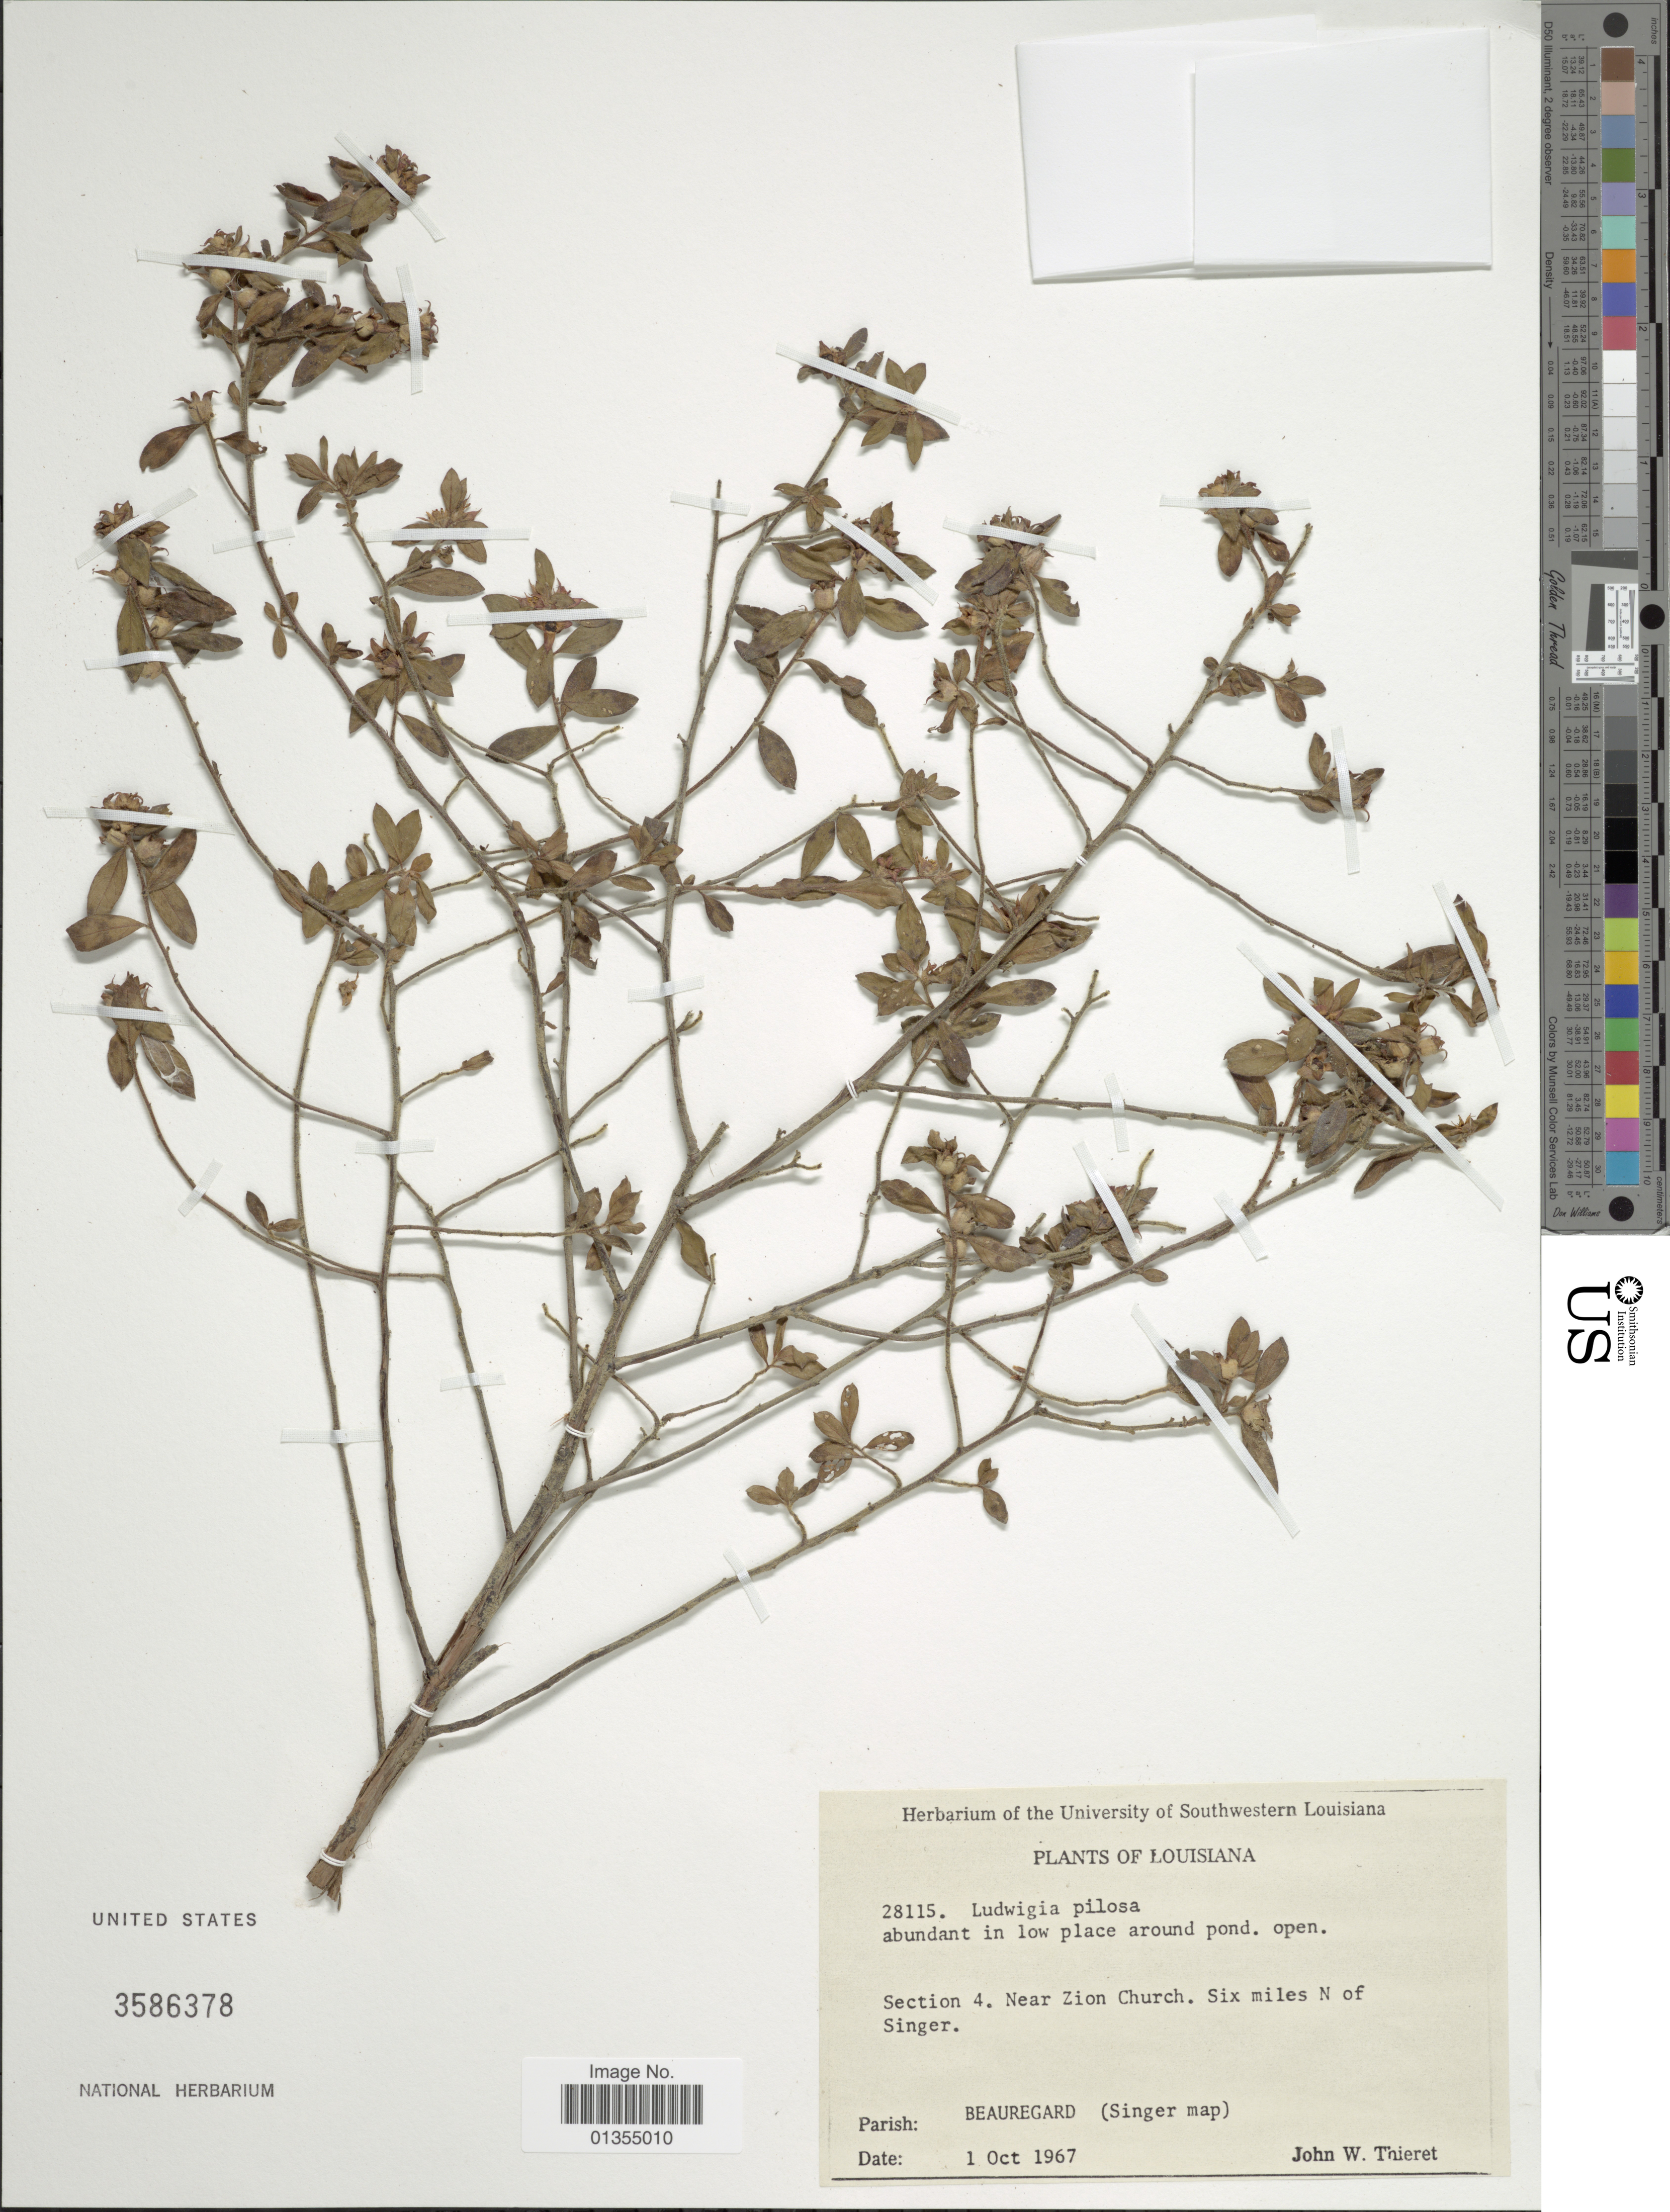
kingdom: Plantae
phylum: Tracheophyta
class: Magnoliopsida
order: Myrtales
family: Onagraceae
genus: Ludwigia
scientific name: Ludwigia pilosa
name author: Walter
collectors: J. W. Thieret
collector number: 28115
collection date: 1967-10-01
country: United States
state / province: Louisiana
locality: Section 4 near Zion Church, Six miles N of Singer, Beauregard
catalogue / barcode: US 3586378